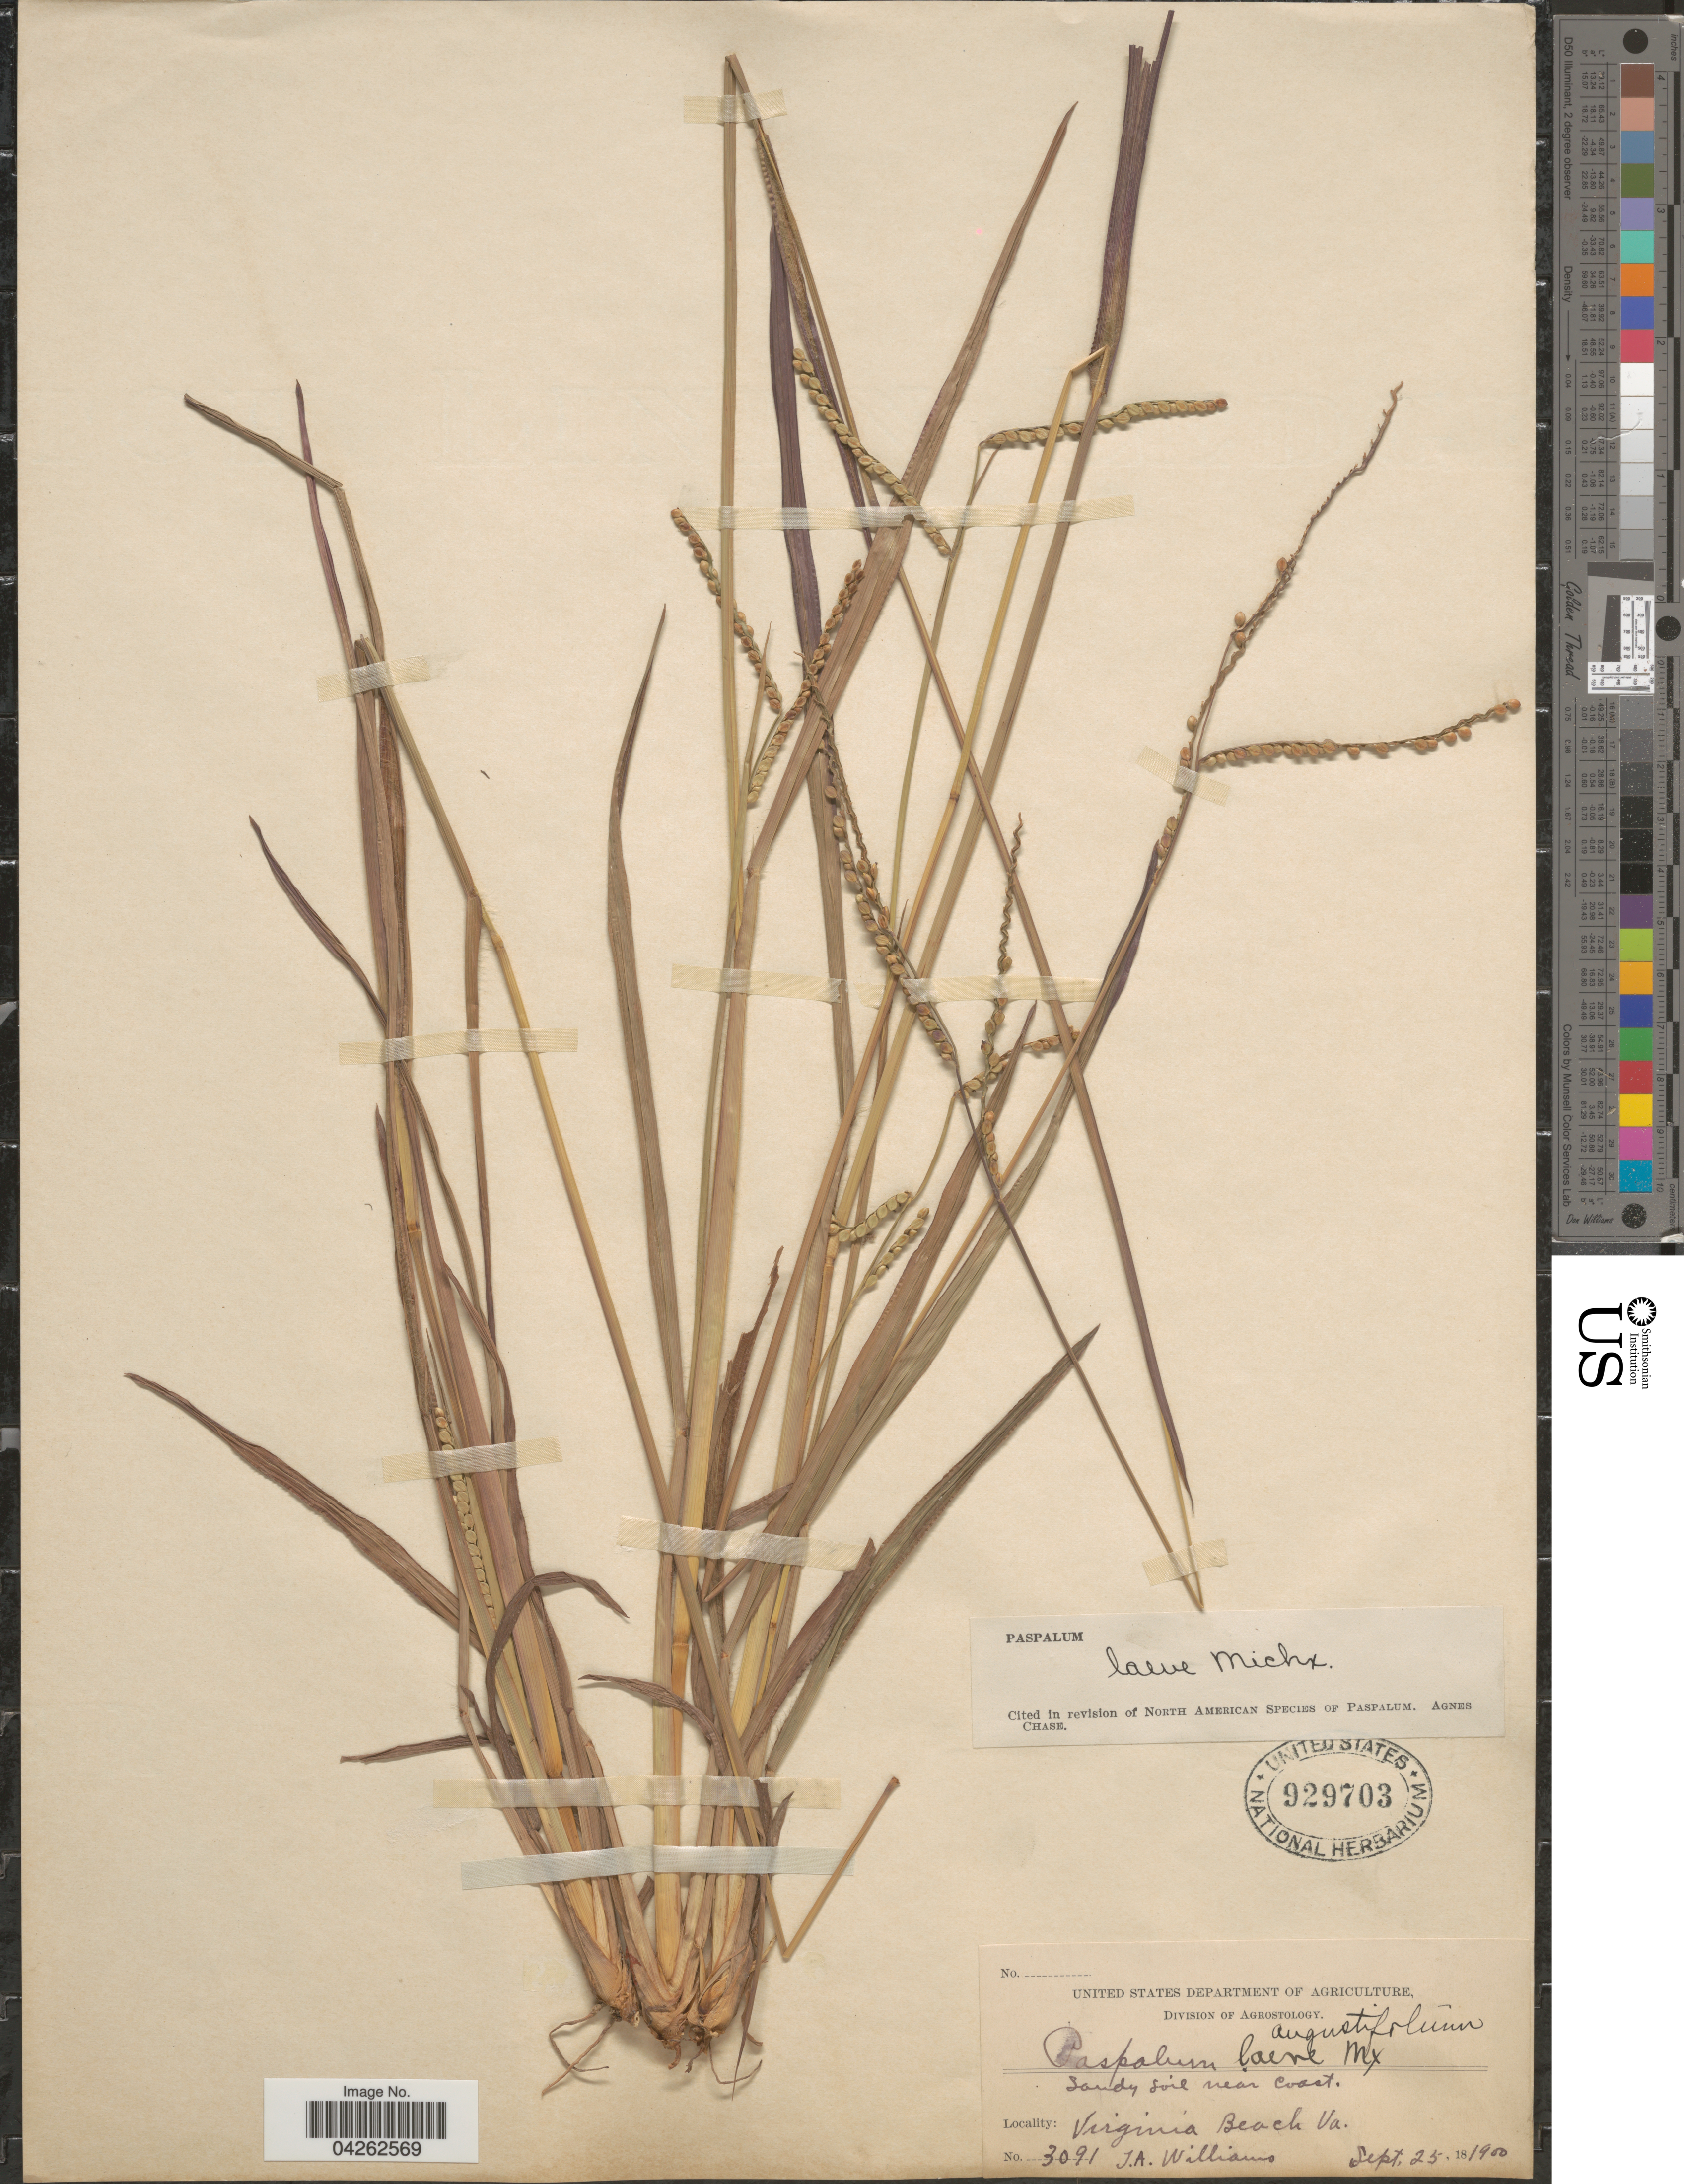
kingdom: Plantae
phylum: Tracheophyta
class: Liliopsida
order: Poales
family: Poaceae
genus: Paspalum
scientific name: Paspalum laeve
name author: Michx.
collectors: J. A. Williams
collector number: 3091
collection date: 1900-09-25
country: United States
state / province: Virginia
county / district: City of Virginia Beach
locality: Sandy soil near coast. Virginia Beach.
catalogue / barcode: US 929703